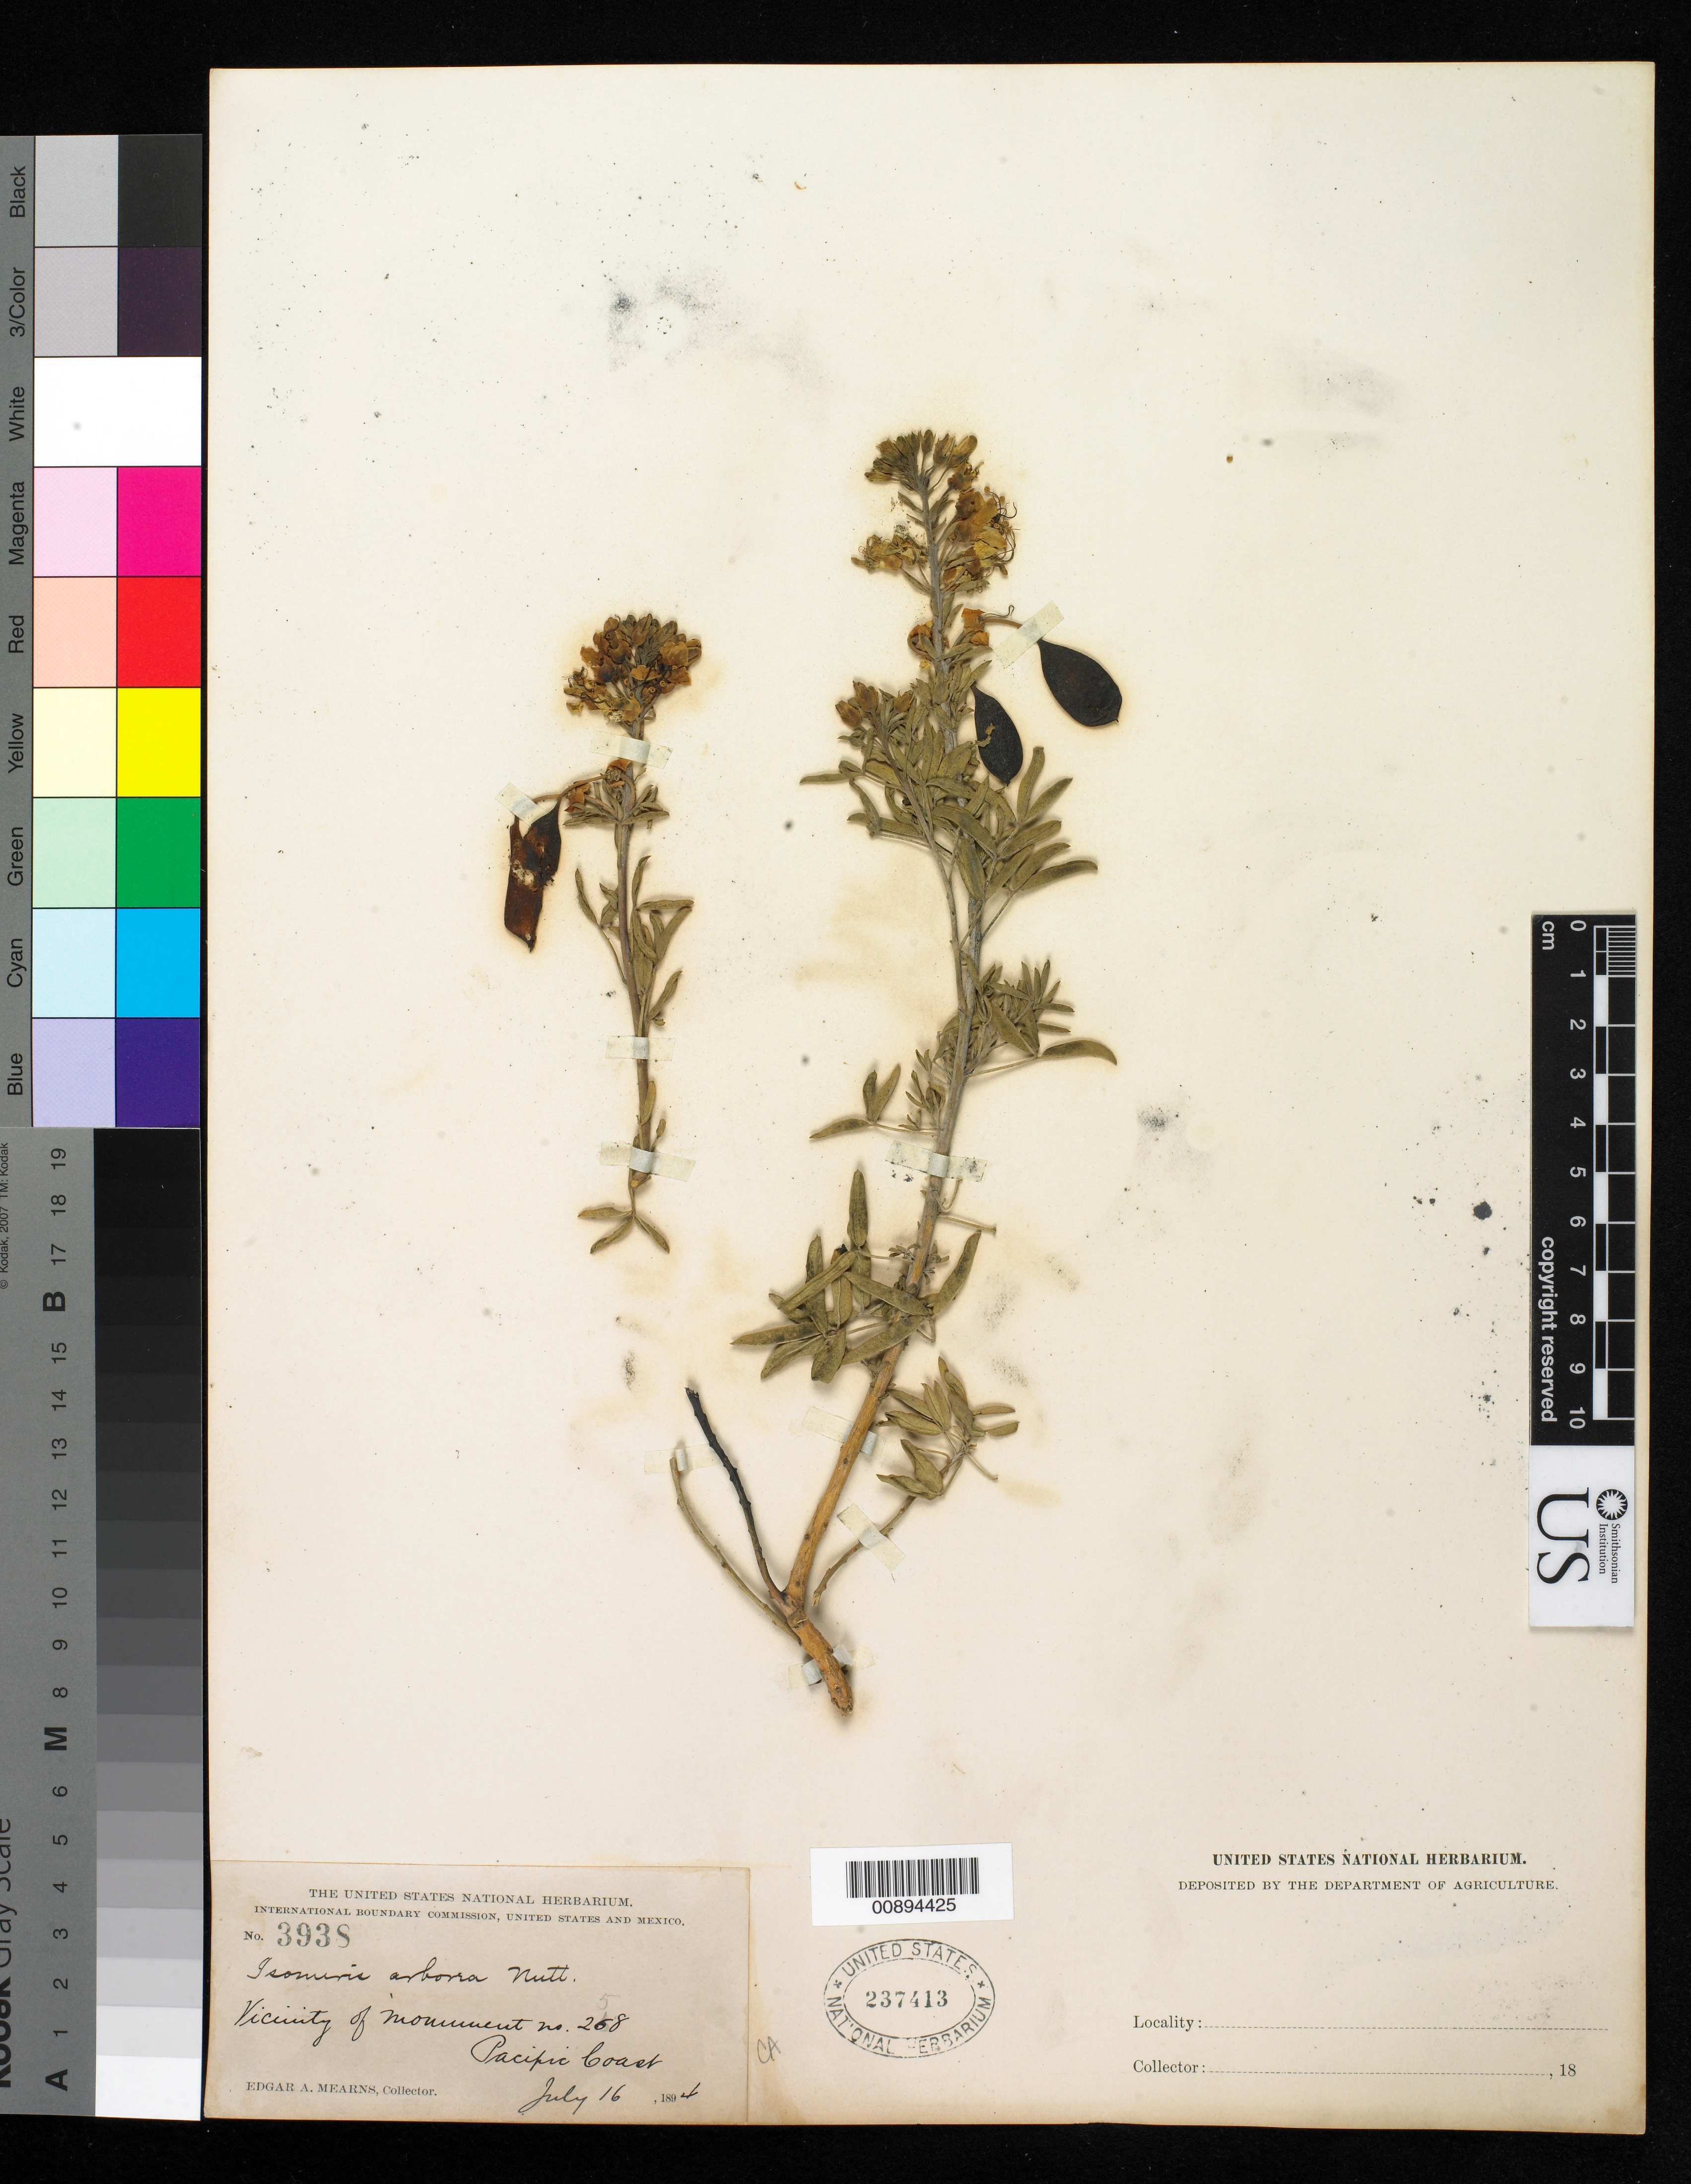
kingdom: Plantae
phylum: Tracheophyta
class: Magnoliopsida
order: Brassicales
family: Cleomaceae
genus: Cleomella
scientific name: Cleomella arborea var. arborea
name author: (Nutt.) Roalson & J.C. Hall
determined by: Strong, Mark T., (BOT), Smithsonian Institution - National Museum of Natural History (UNITED STATES)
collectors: E. A. Mearns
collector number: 3938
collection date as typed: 16 Jul 1894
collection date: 1894-07-16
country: United States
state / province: California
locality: Vicinity of Monument no. 258. Pacific Coast.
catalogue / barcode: US 237413